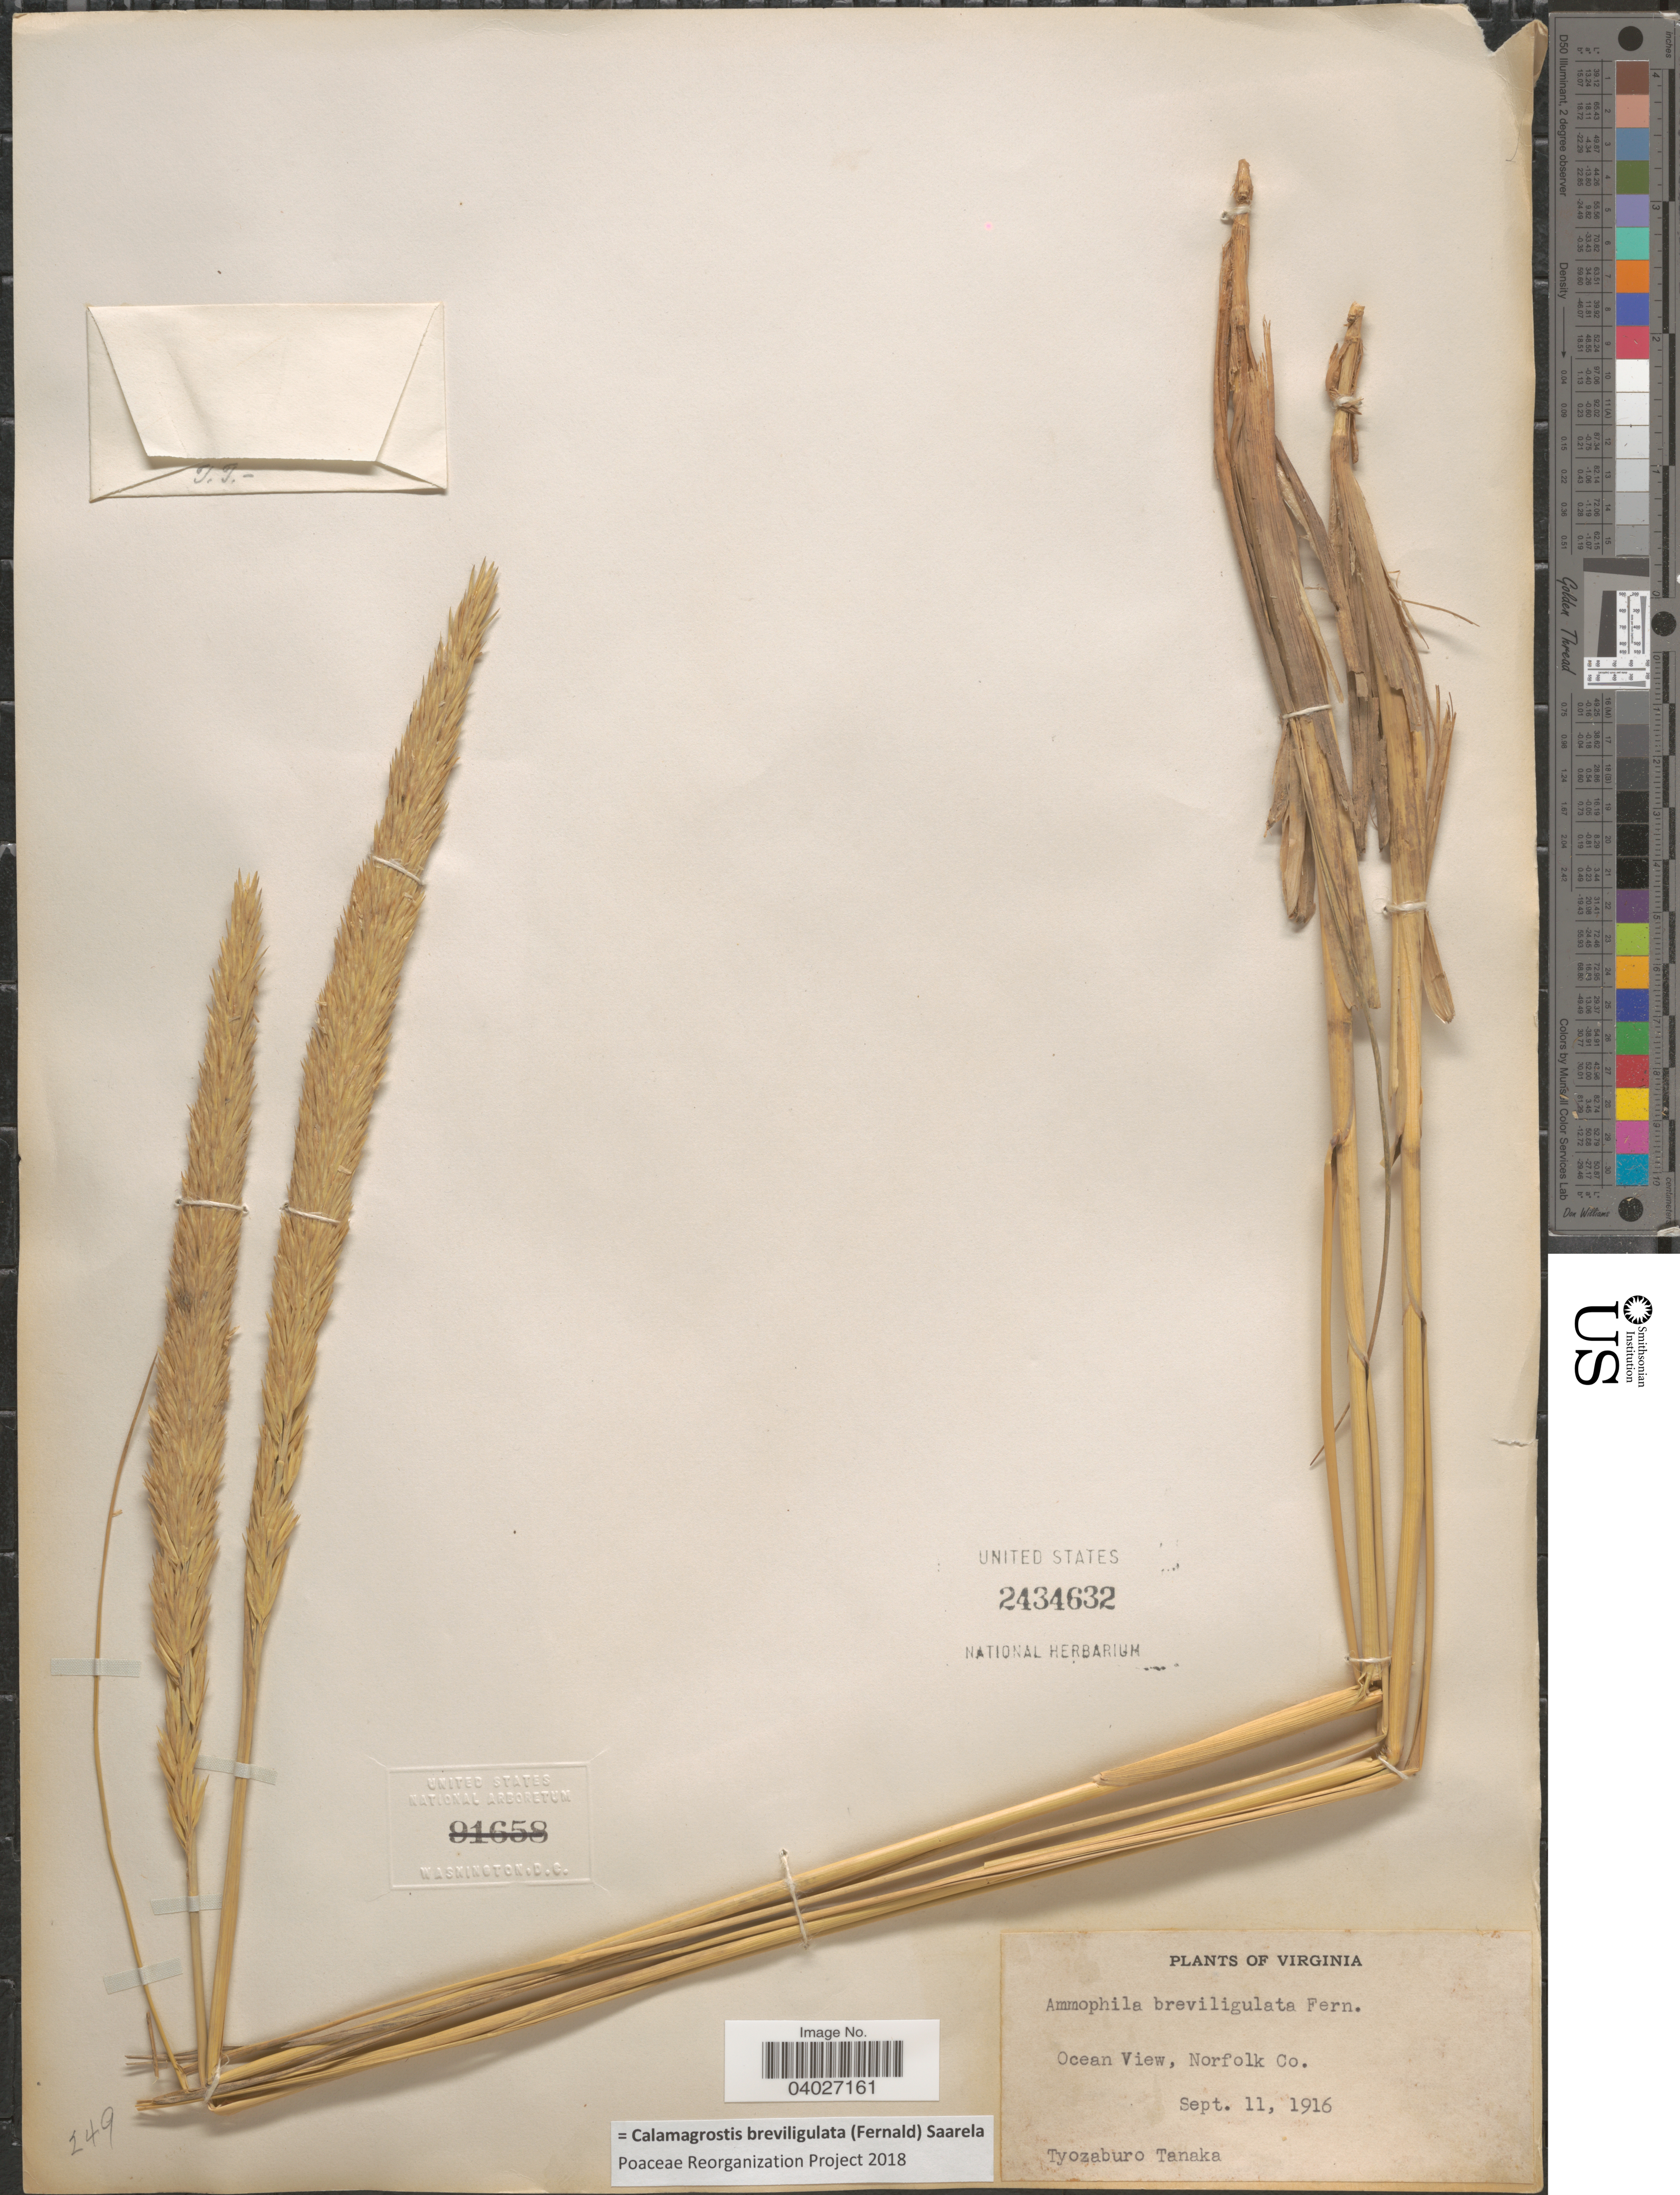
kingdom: Plantae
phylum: Tracheophyta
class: Liliopsida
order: Poales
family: Poaceae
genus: Calamagrostis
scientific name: Calamagrostis breviligulata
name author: (Fernald) Saarela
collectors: T. Tanaka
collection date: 1916-09-11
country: United States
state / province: Virginia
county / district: City of Norfolk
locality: Ocean View, Norfolk Co.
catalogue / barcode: US 2434632